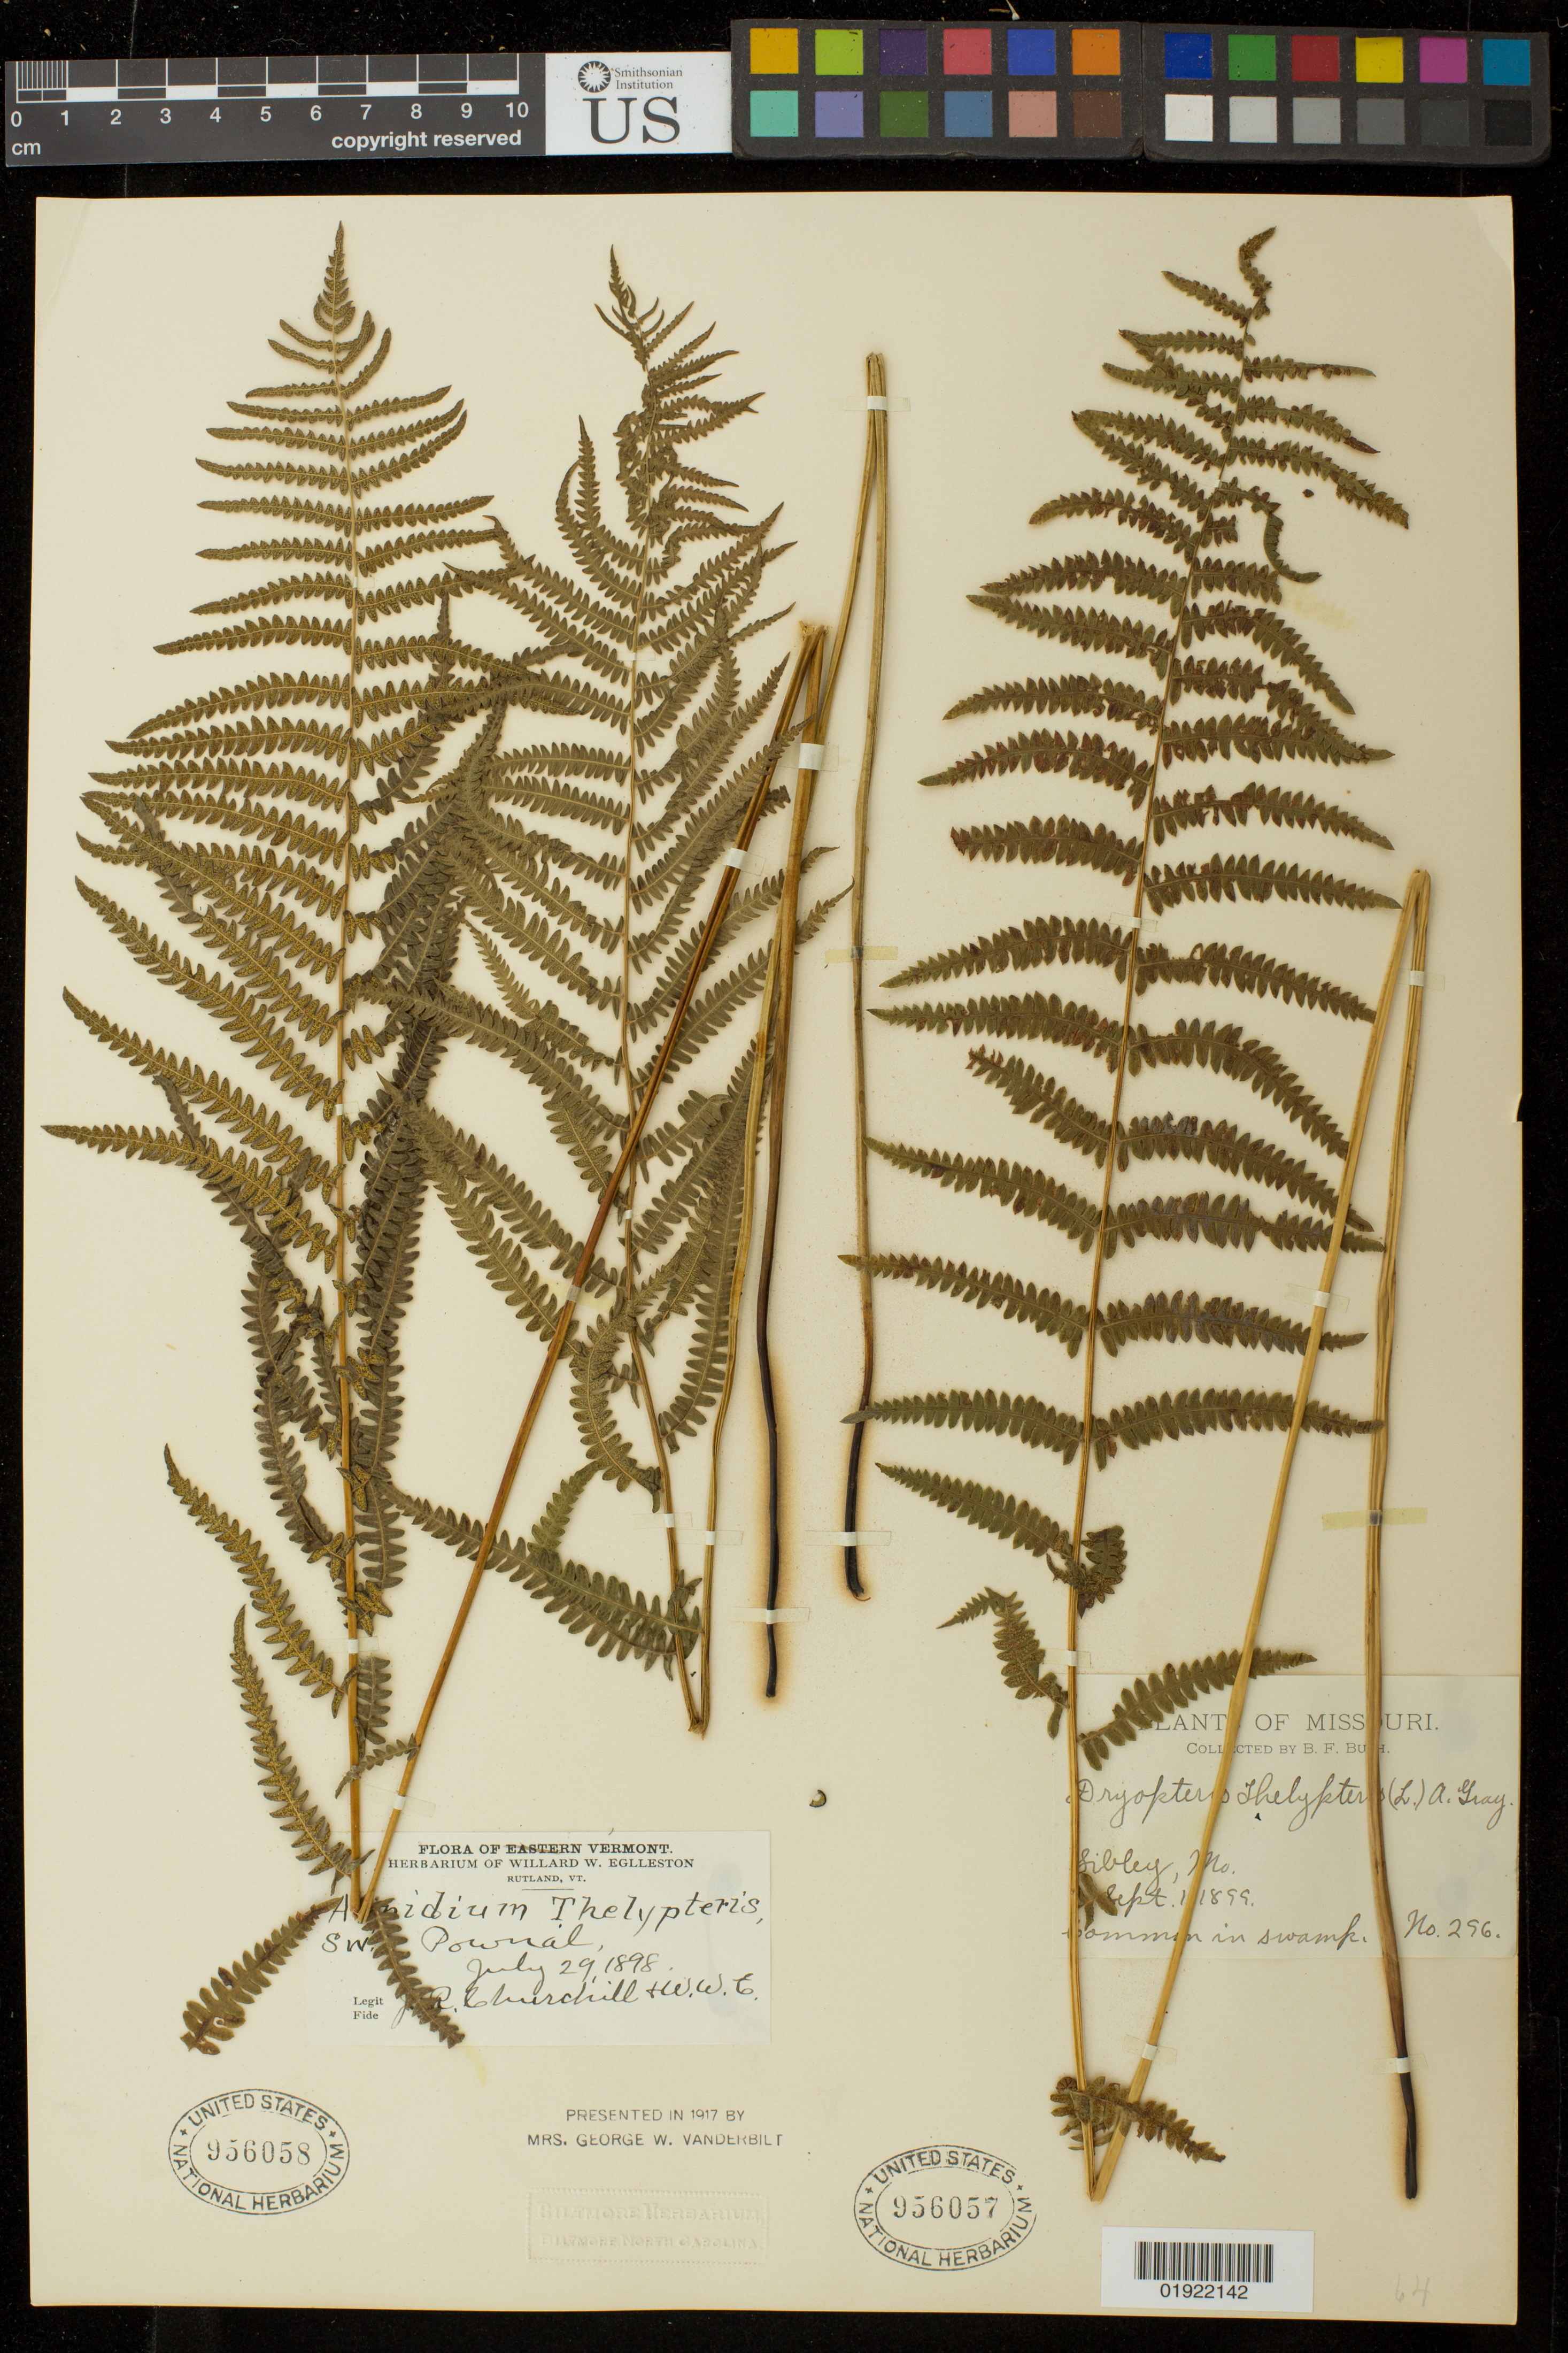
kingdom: Plantae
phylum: Tracheophyta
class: Polypodiopsida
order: Polypodiales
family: Thelypteridaceae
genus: Thelypteris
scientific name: Thelypteris palustris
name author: (Salisb.) Schott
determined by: Schott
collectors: B. F. Bush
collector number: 296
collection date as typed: Sept. 1, 1899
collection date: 1899-09-01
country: United States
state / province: Missouri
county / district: Jackson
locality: Sibley, Mo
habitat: common in swamps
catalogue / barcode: US 956057